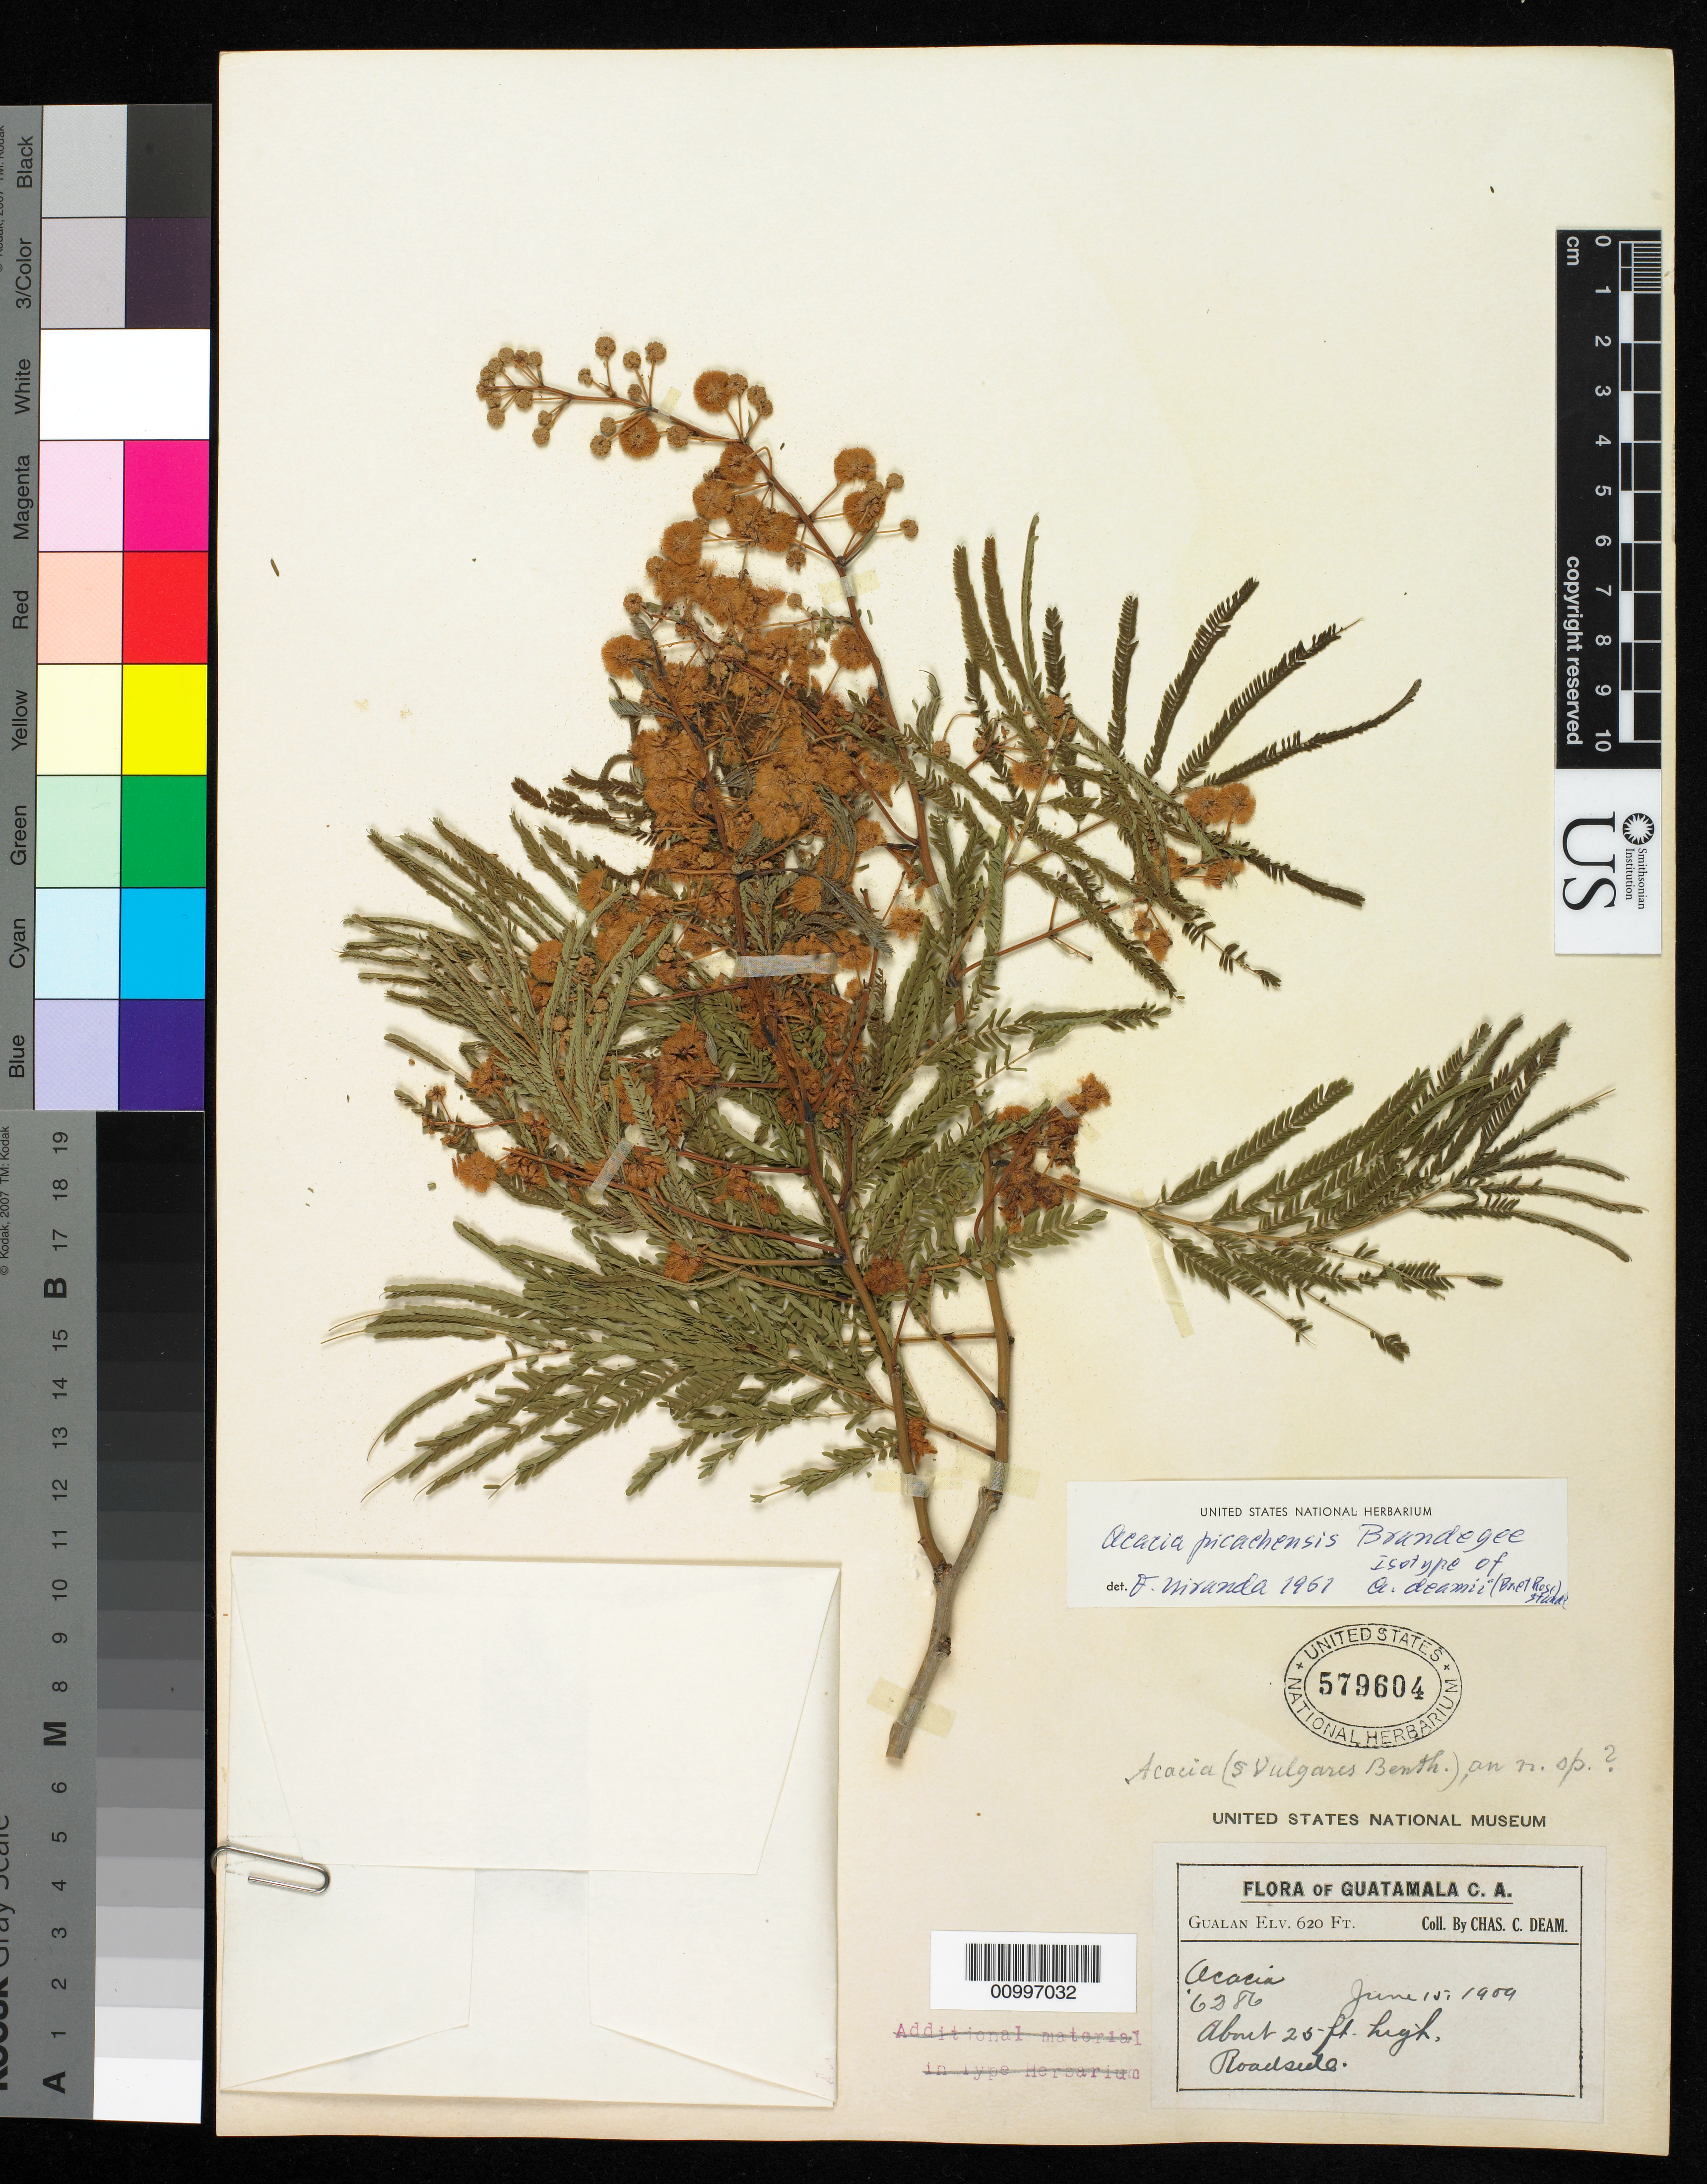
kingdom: Plantae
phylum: Tracheophyta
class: Magnoliopsida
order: Fabales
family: Fabaceae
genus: Senegalia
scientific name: Senegalia deamii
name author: Britton & Rose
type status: Isotype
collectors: C. C. Deam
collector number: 6286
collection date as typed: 15 Jun 1909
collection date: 1909-06-15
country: Guatemala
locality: Gualan.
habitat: Roadsides.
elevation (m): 189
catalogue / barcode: US 579604